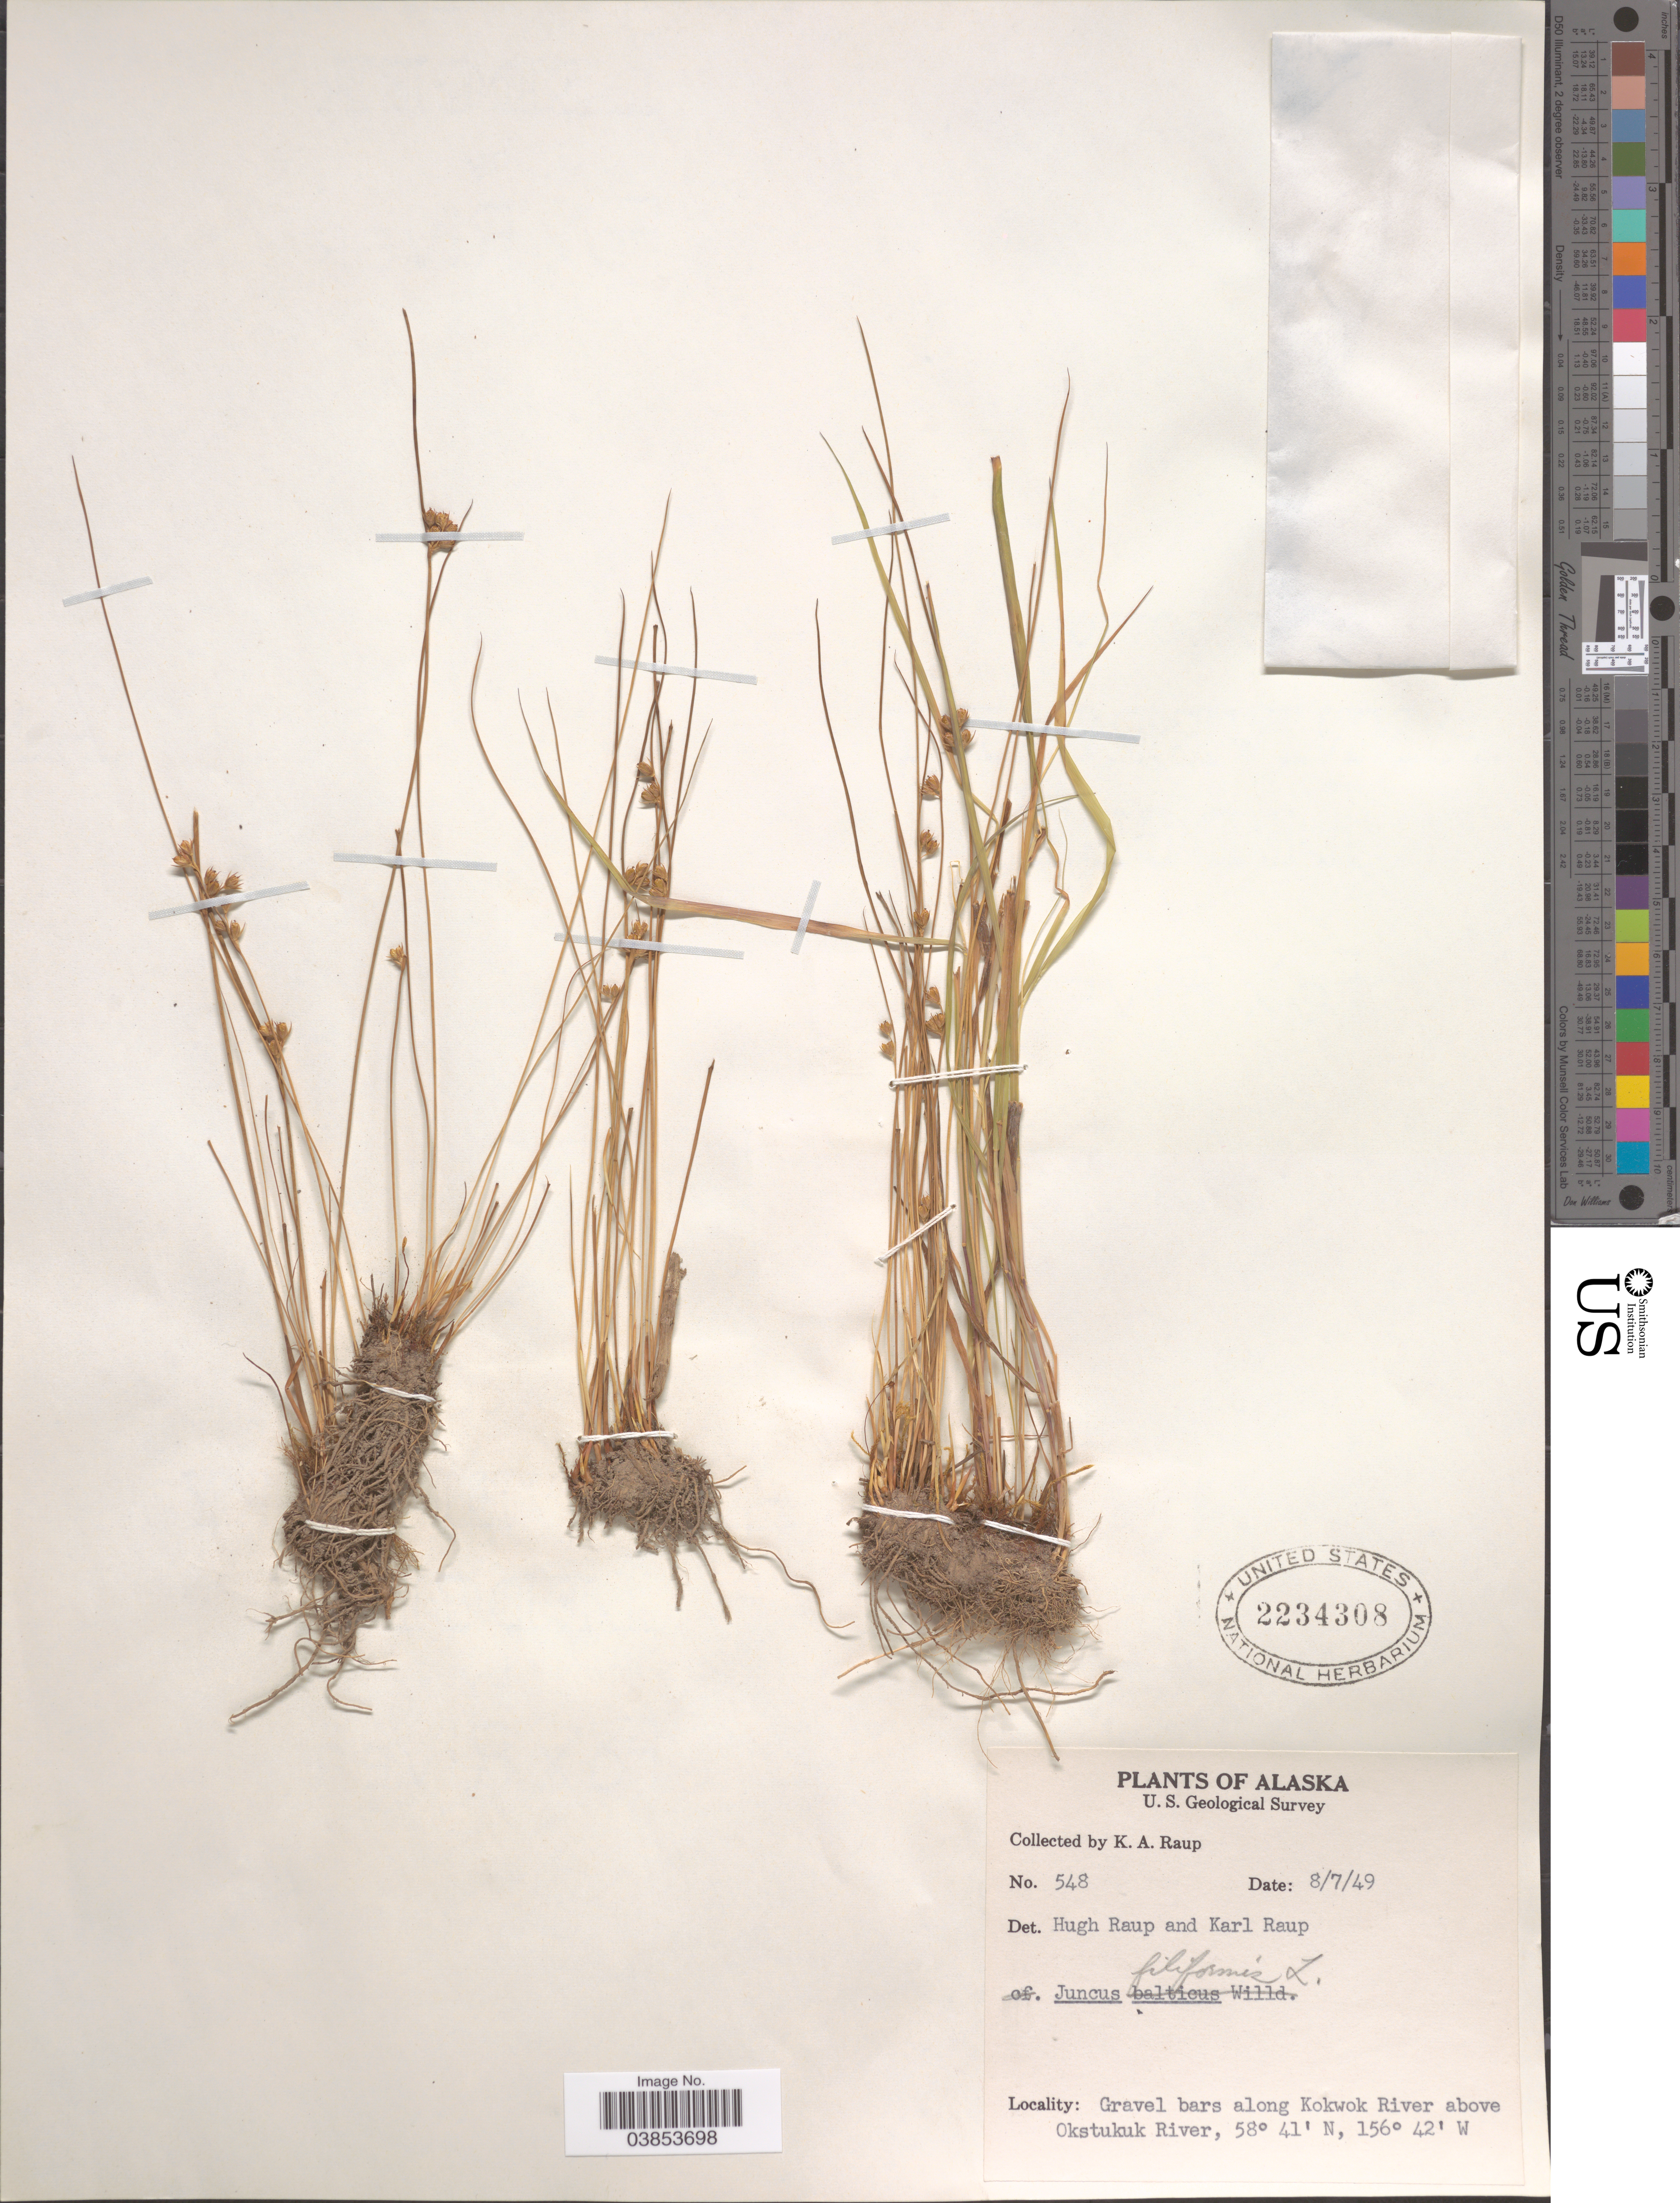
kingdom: Plantae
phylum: Tracheophyta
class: Liliopsida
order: Poales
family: Juncaceae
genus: Juncus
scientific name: Juncus filiformis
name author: L.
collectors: K. Raup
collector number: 548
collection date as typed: Transcribed d/m/y: 7/8/49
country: United States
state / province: Alaska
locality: Gravel bars along Kokwok River above Okstukuk River.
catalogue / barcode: US 2234308